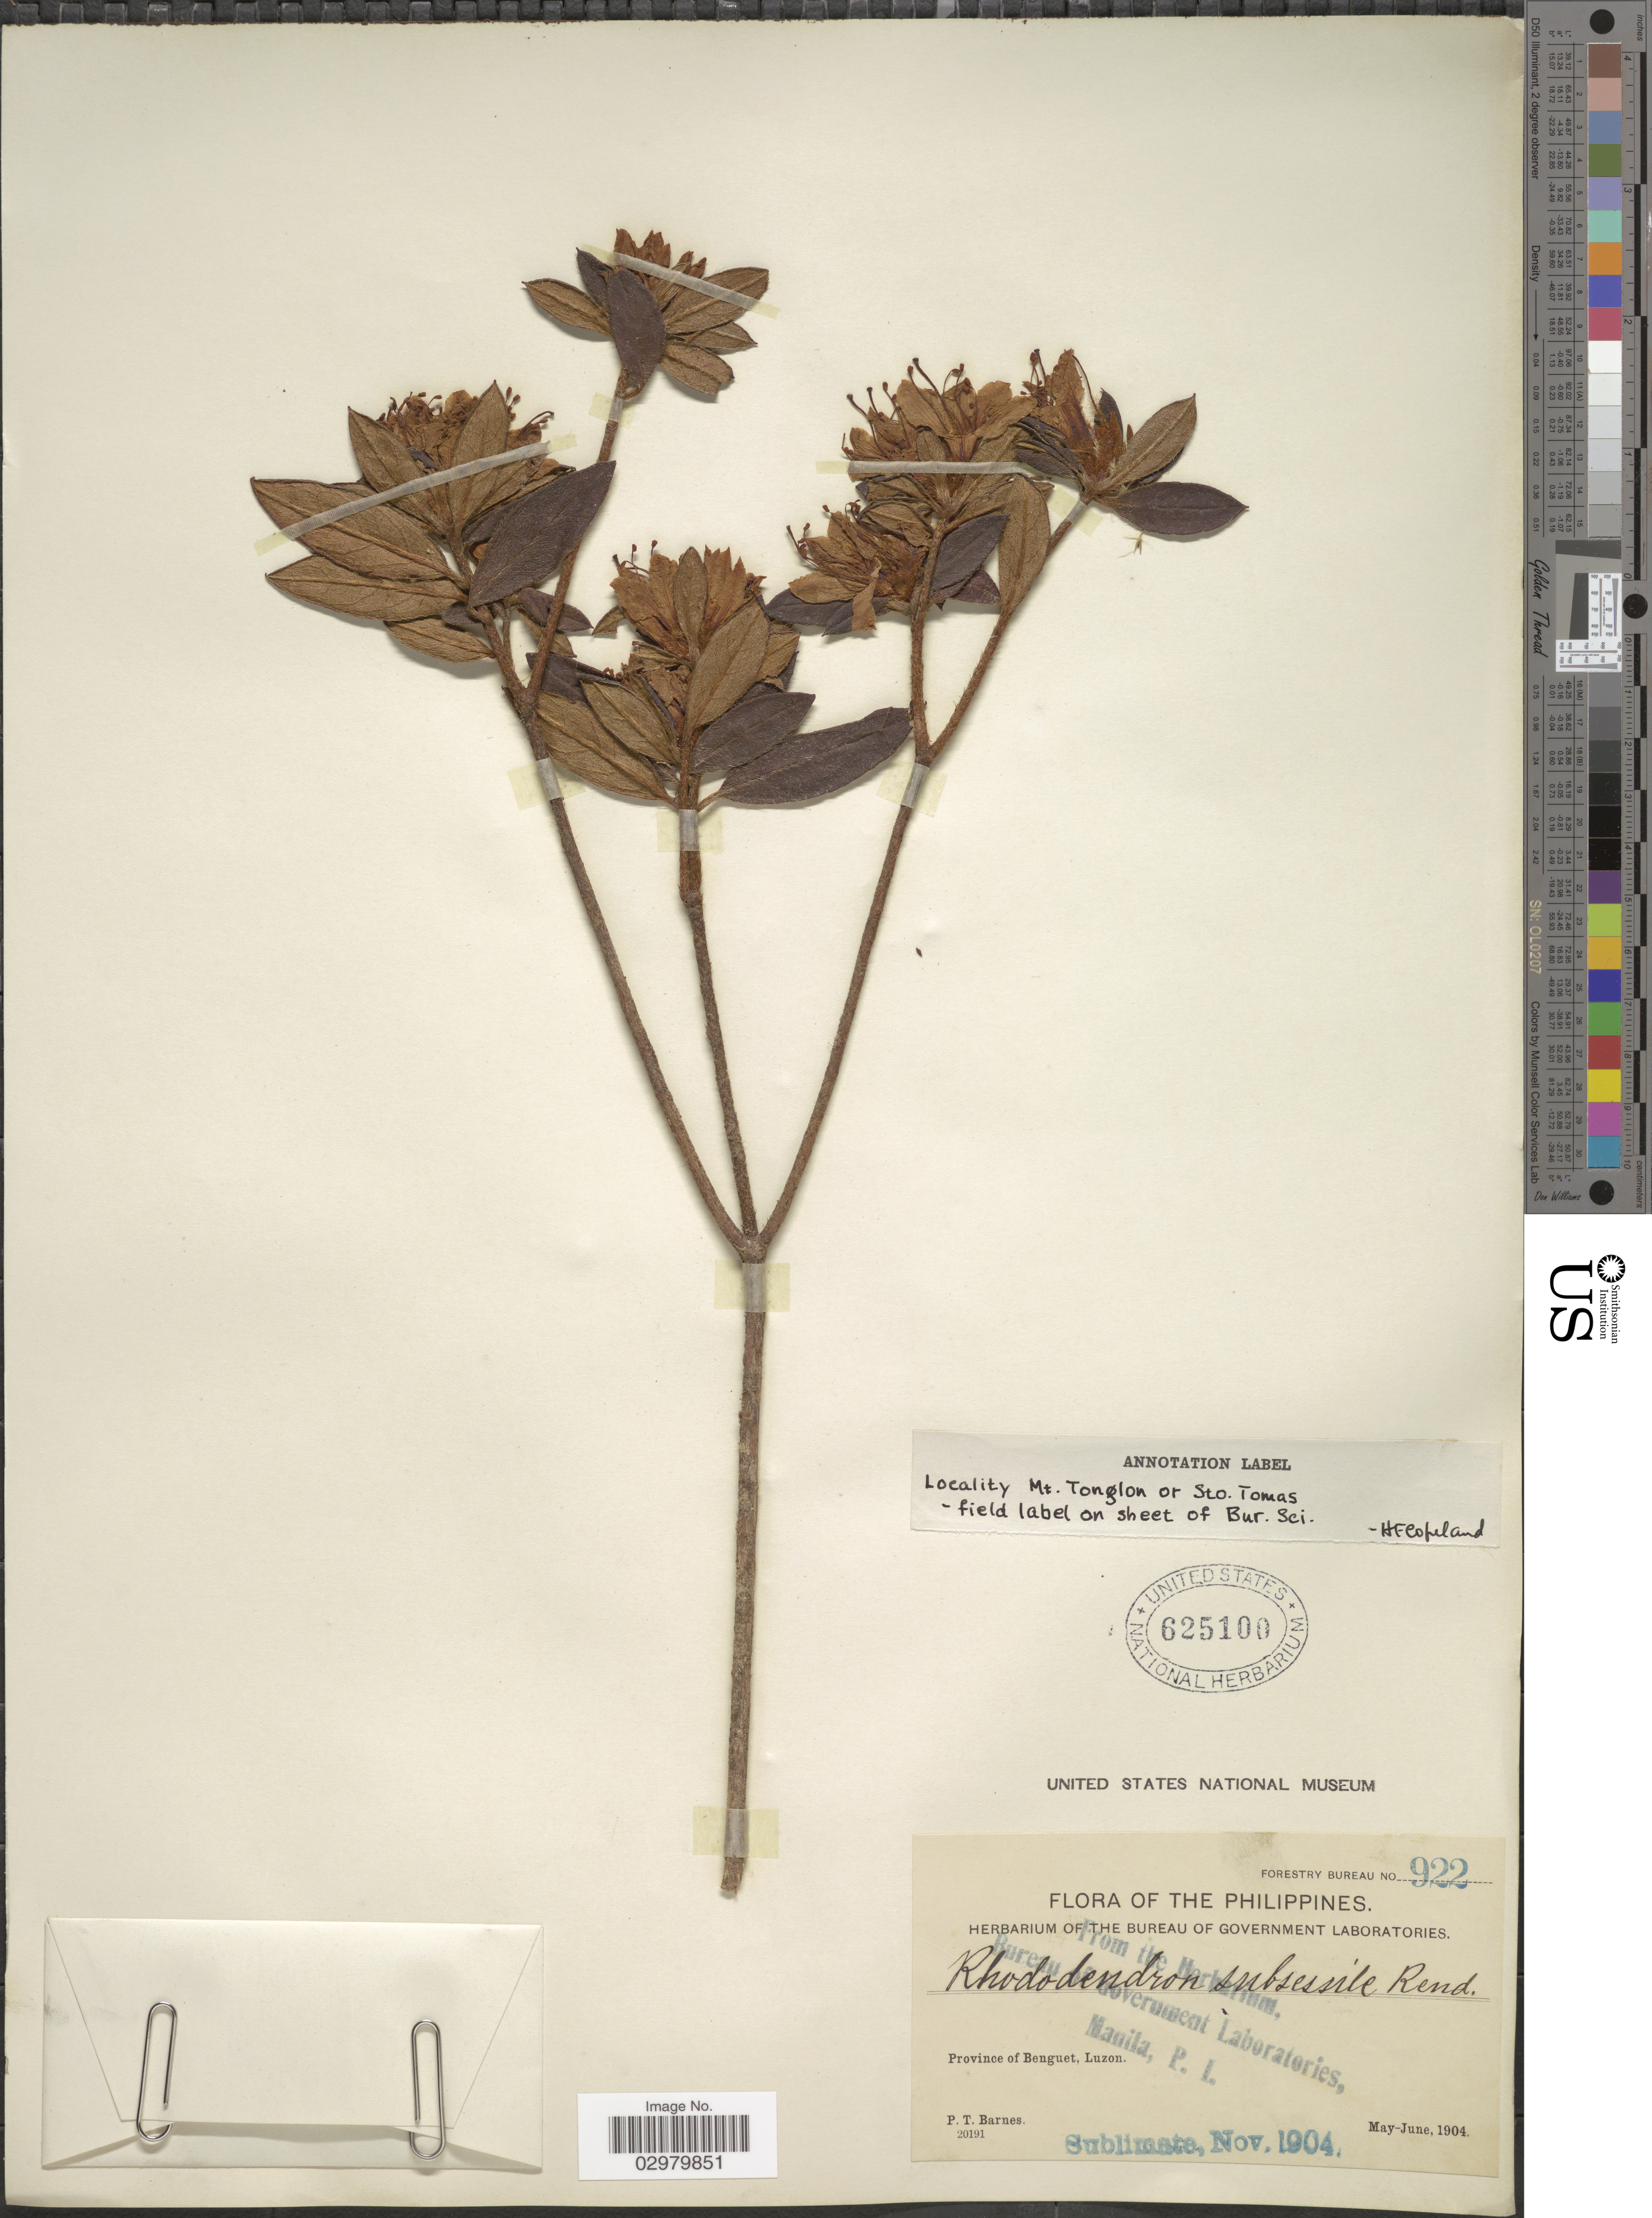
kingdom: Plantae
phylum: Tracheophyta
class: Magnoliopsida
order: Ericales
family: Ericaceae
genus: Rhododendron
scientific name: Rhododendron subsessile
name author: Rendle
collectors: P. Barnes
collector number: Forestry Bureau 922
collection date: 1904-05/1904-06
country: Philippines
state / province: Cordillera (Administrative Region)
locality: Province of Benguet, Luzon.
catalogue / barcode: US 625100